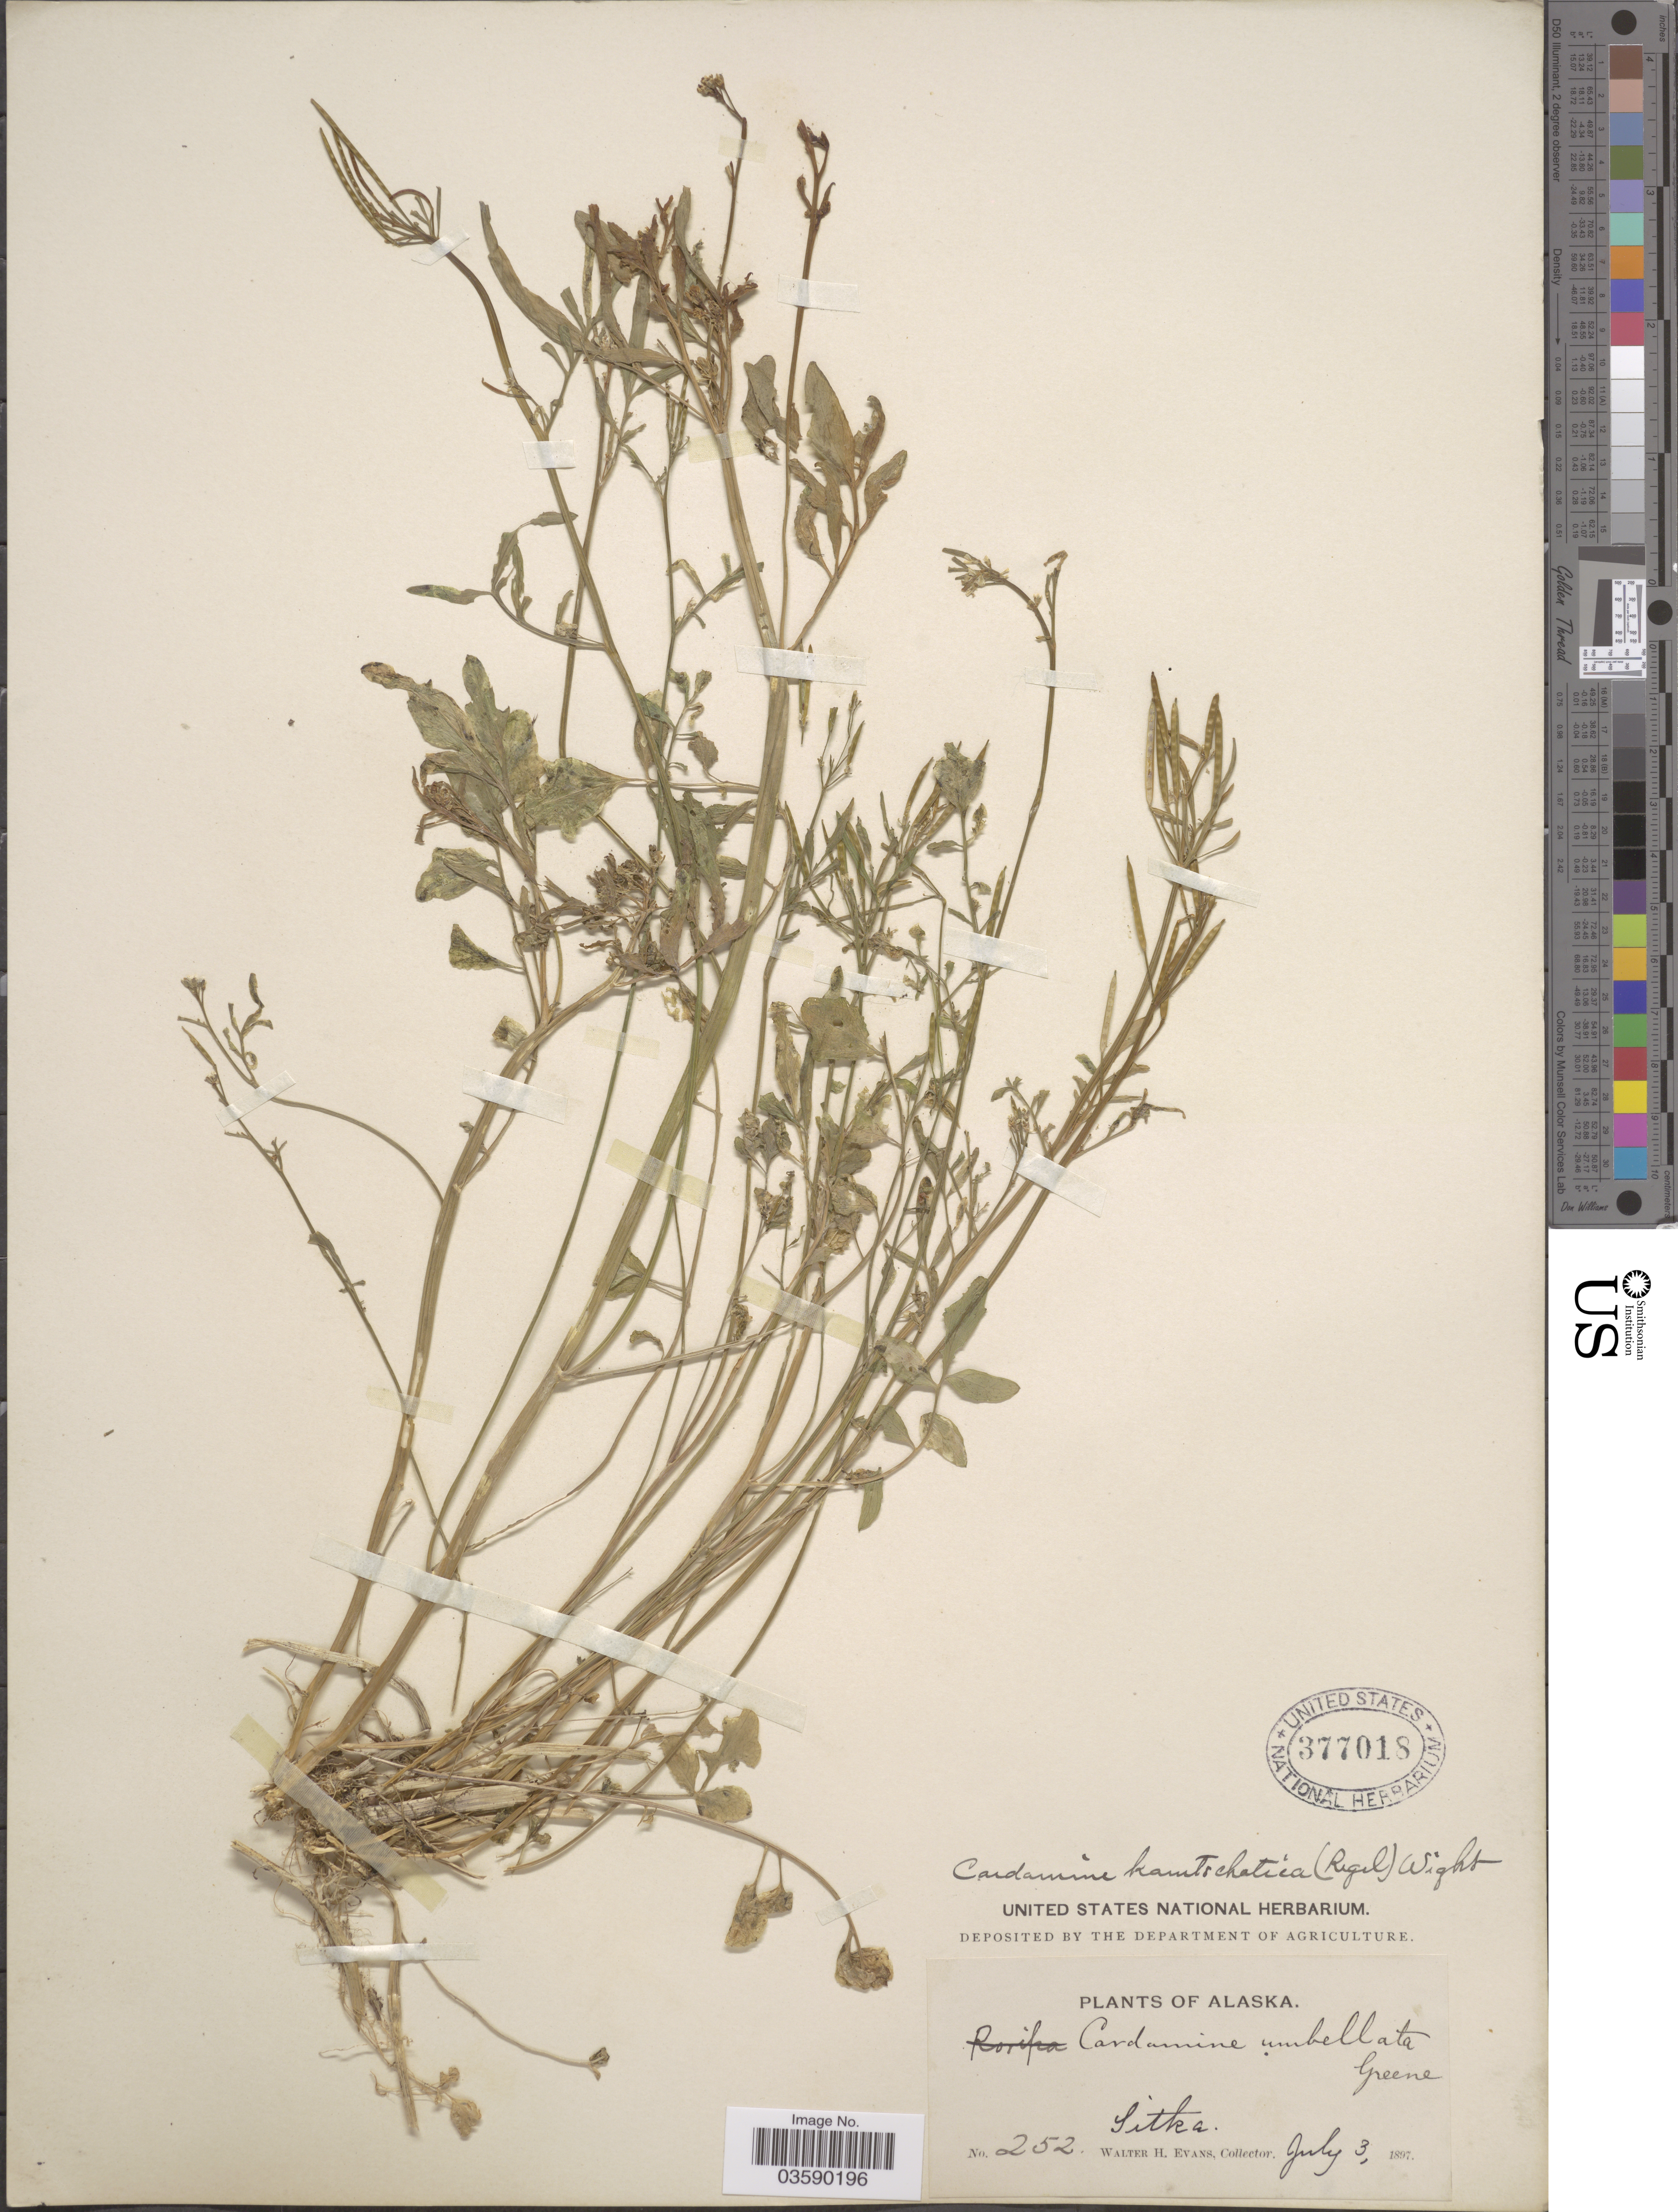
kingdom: Plantae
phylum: Tracheophyta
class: Magnoliopsida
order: Brassicales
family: Brassicaceae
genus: Cardamine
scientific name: Cardamine umbellata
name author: Greene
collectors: W. H. Evans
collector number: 252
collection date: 1897-07-03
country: United States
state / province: Alaska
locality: Sitka.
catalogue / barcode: US 377018